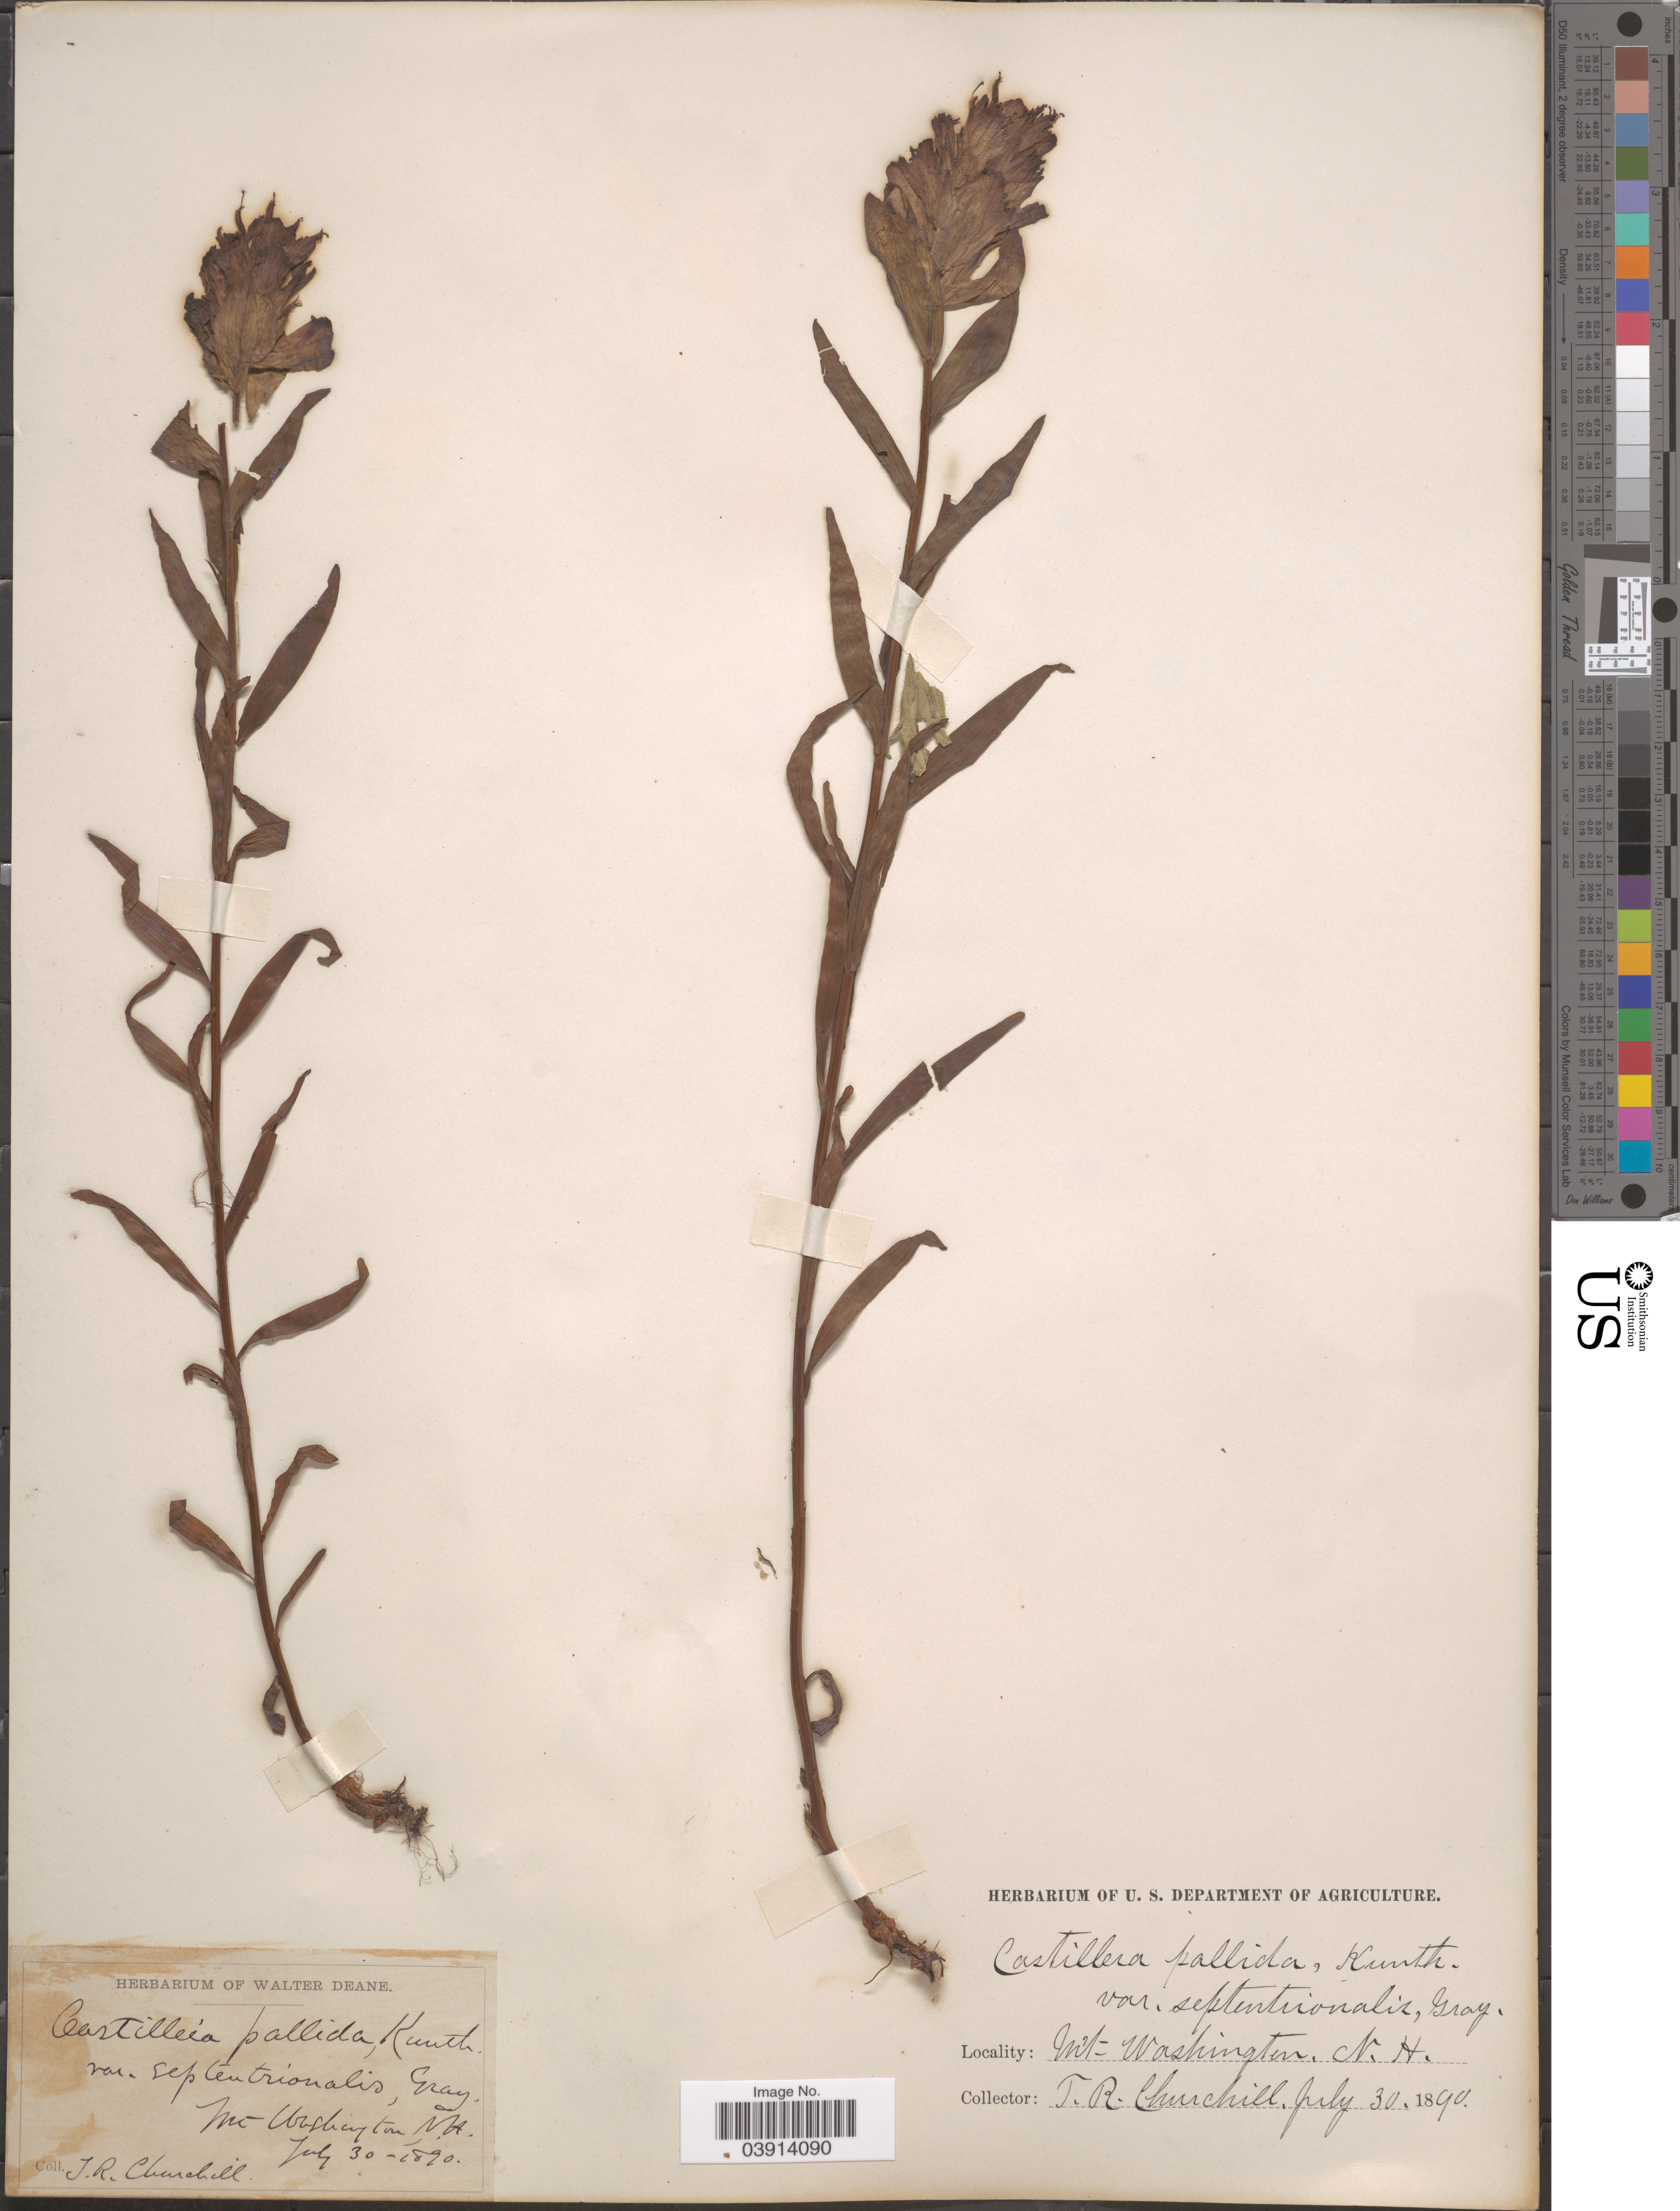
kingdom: Plantae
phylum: Tracheophyta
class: Magnoliopsida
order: Lamiales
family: Orobanchaceae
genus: Castilleja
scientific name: Castilleja septentrionalis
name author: Lindl.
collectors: T. Churchill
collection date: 1890-07-30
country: United States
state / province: New Hampshire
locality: Mt Washington.